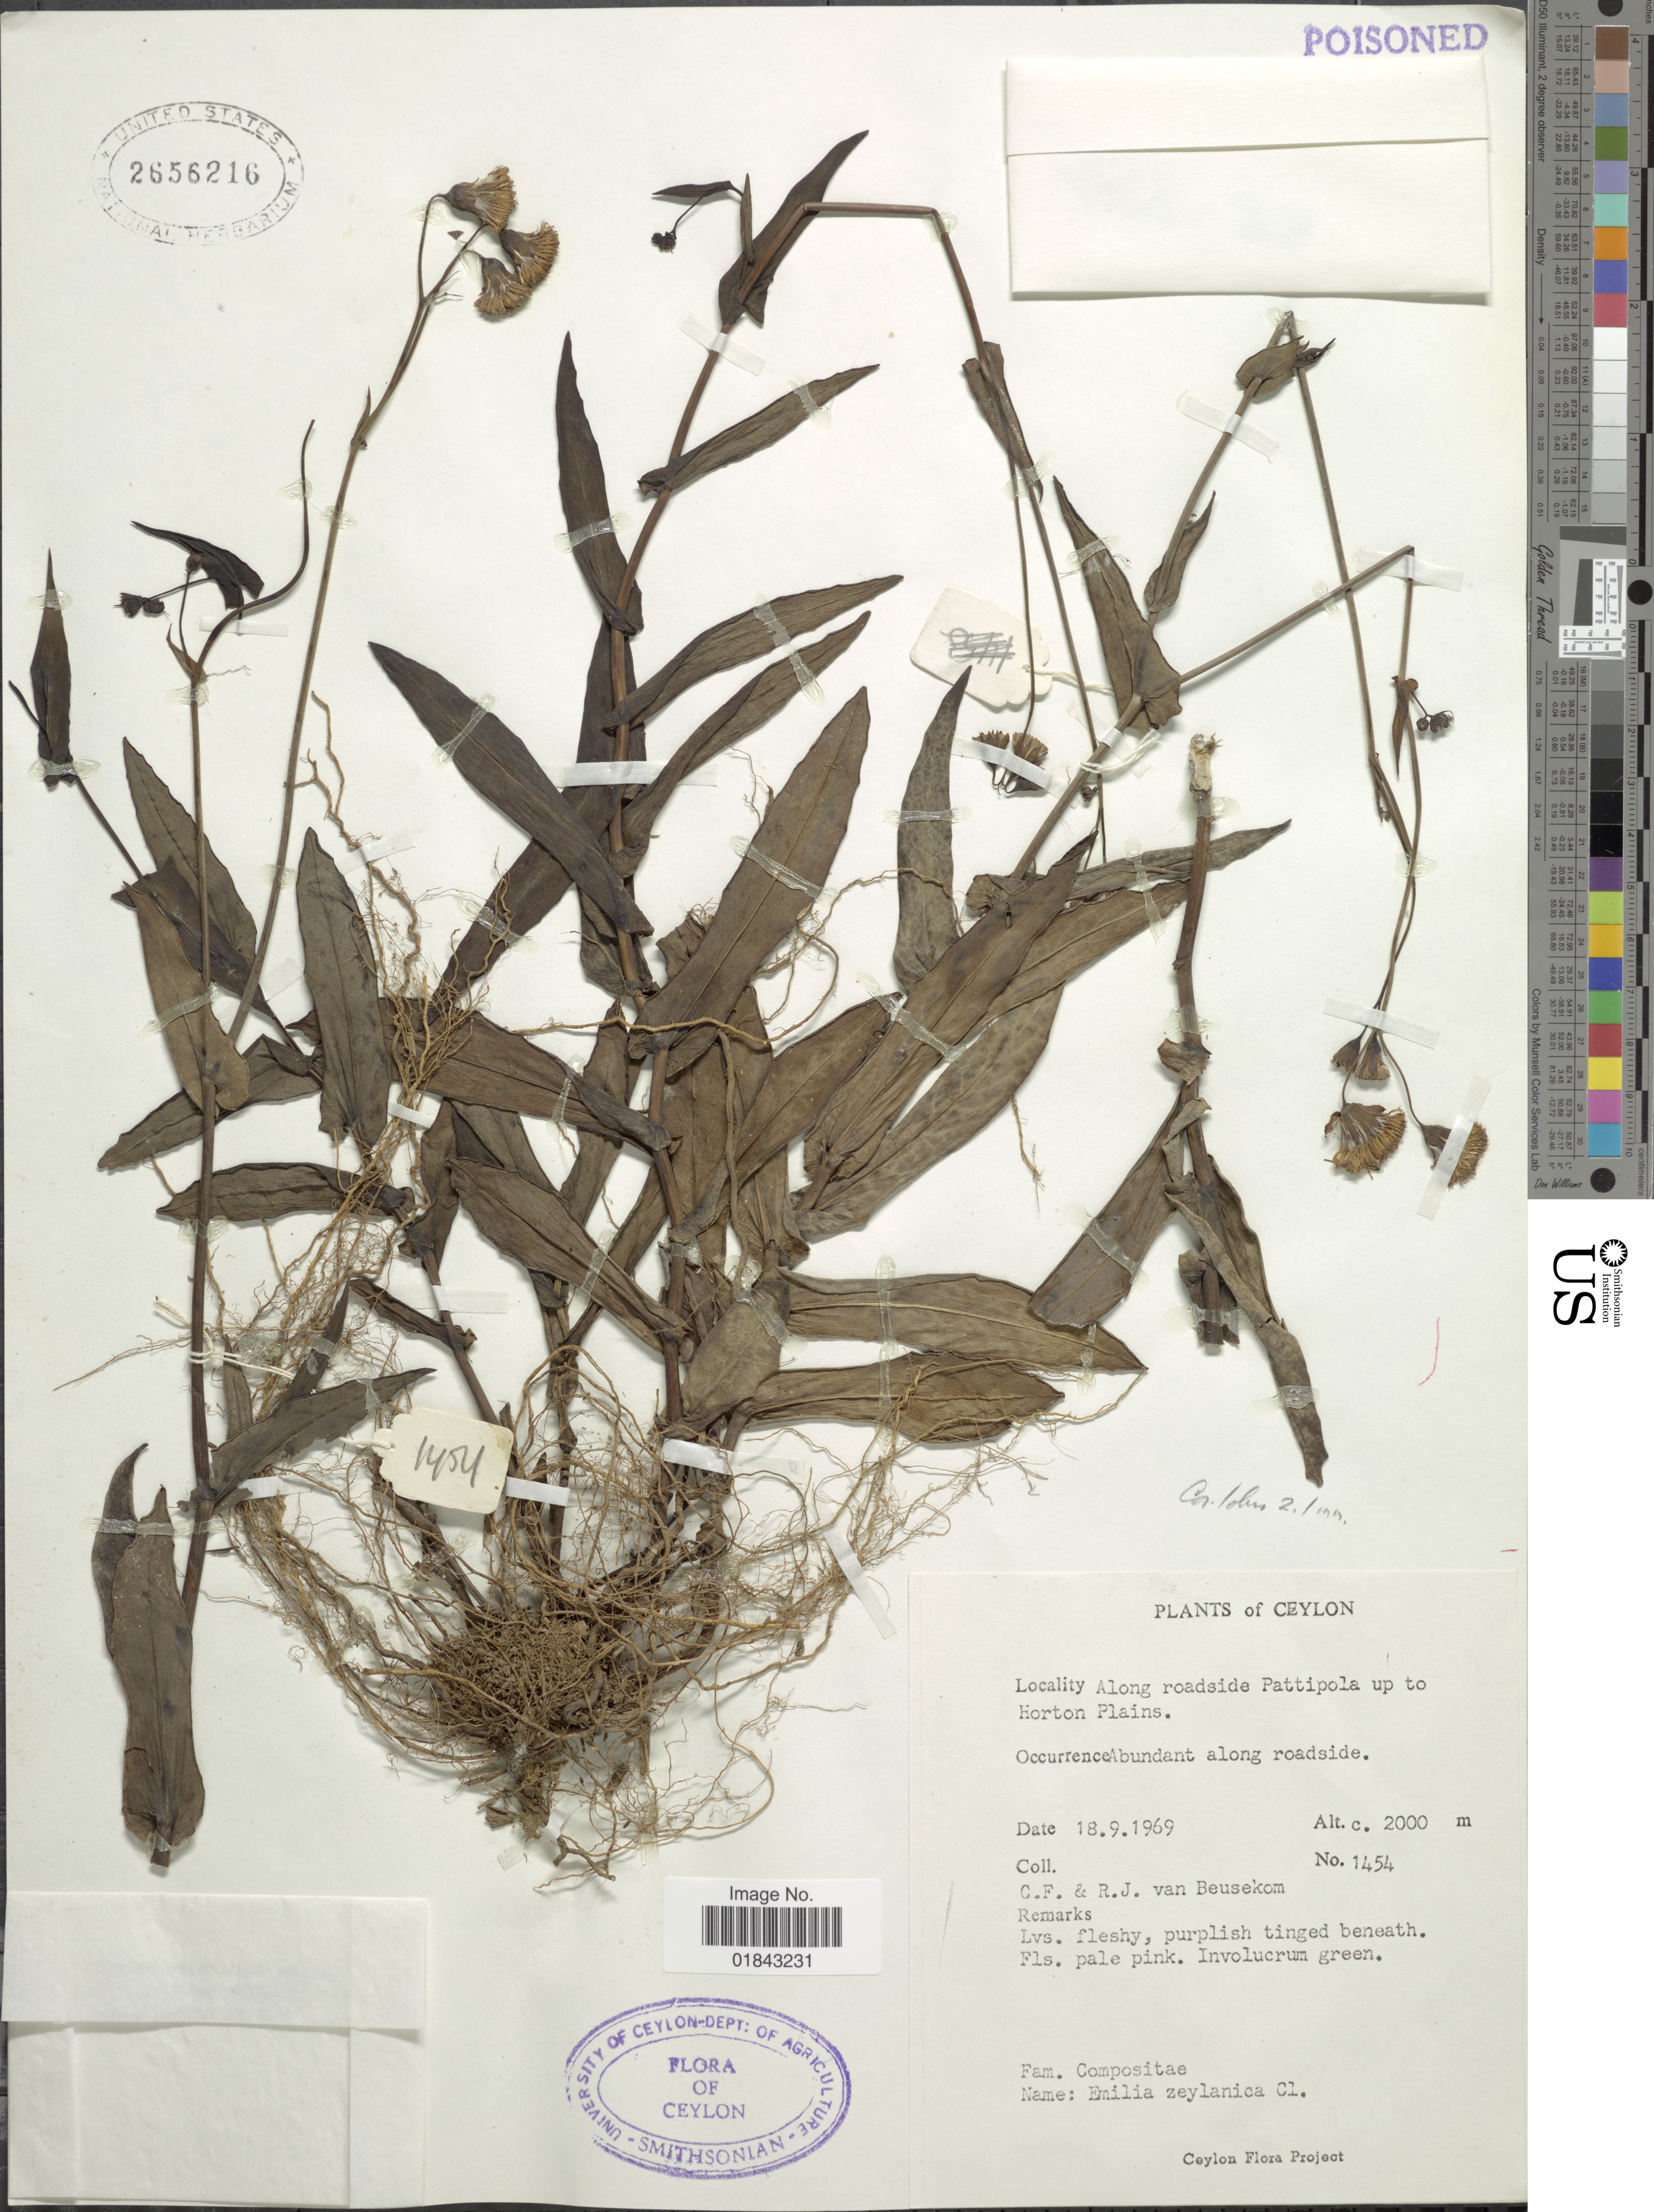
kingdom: Plantae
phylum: Tracheophyta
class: Magnoliopsida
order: Asterales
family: Asteraceae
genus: Emilia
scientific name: Emilia zeylanica var. walkeri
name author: (Hook. f.) Trimen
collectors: C. F. Beusekom & R. Van Beusekom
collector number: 1454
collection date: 1969-09-18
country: Sri Lanka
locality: Ceylon, along roadside Pattipola up to Horton Plains, abundant along roadside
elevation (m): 2000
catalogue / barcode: US 2656216